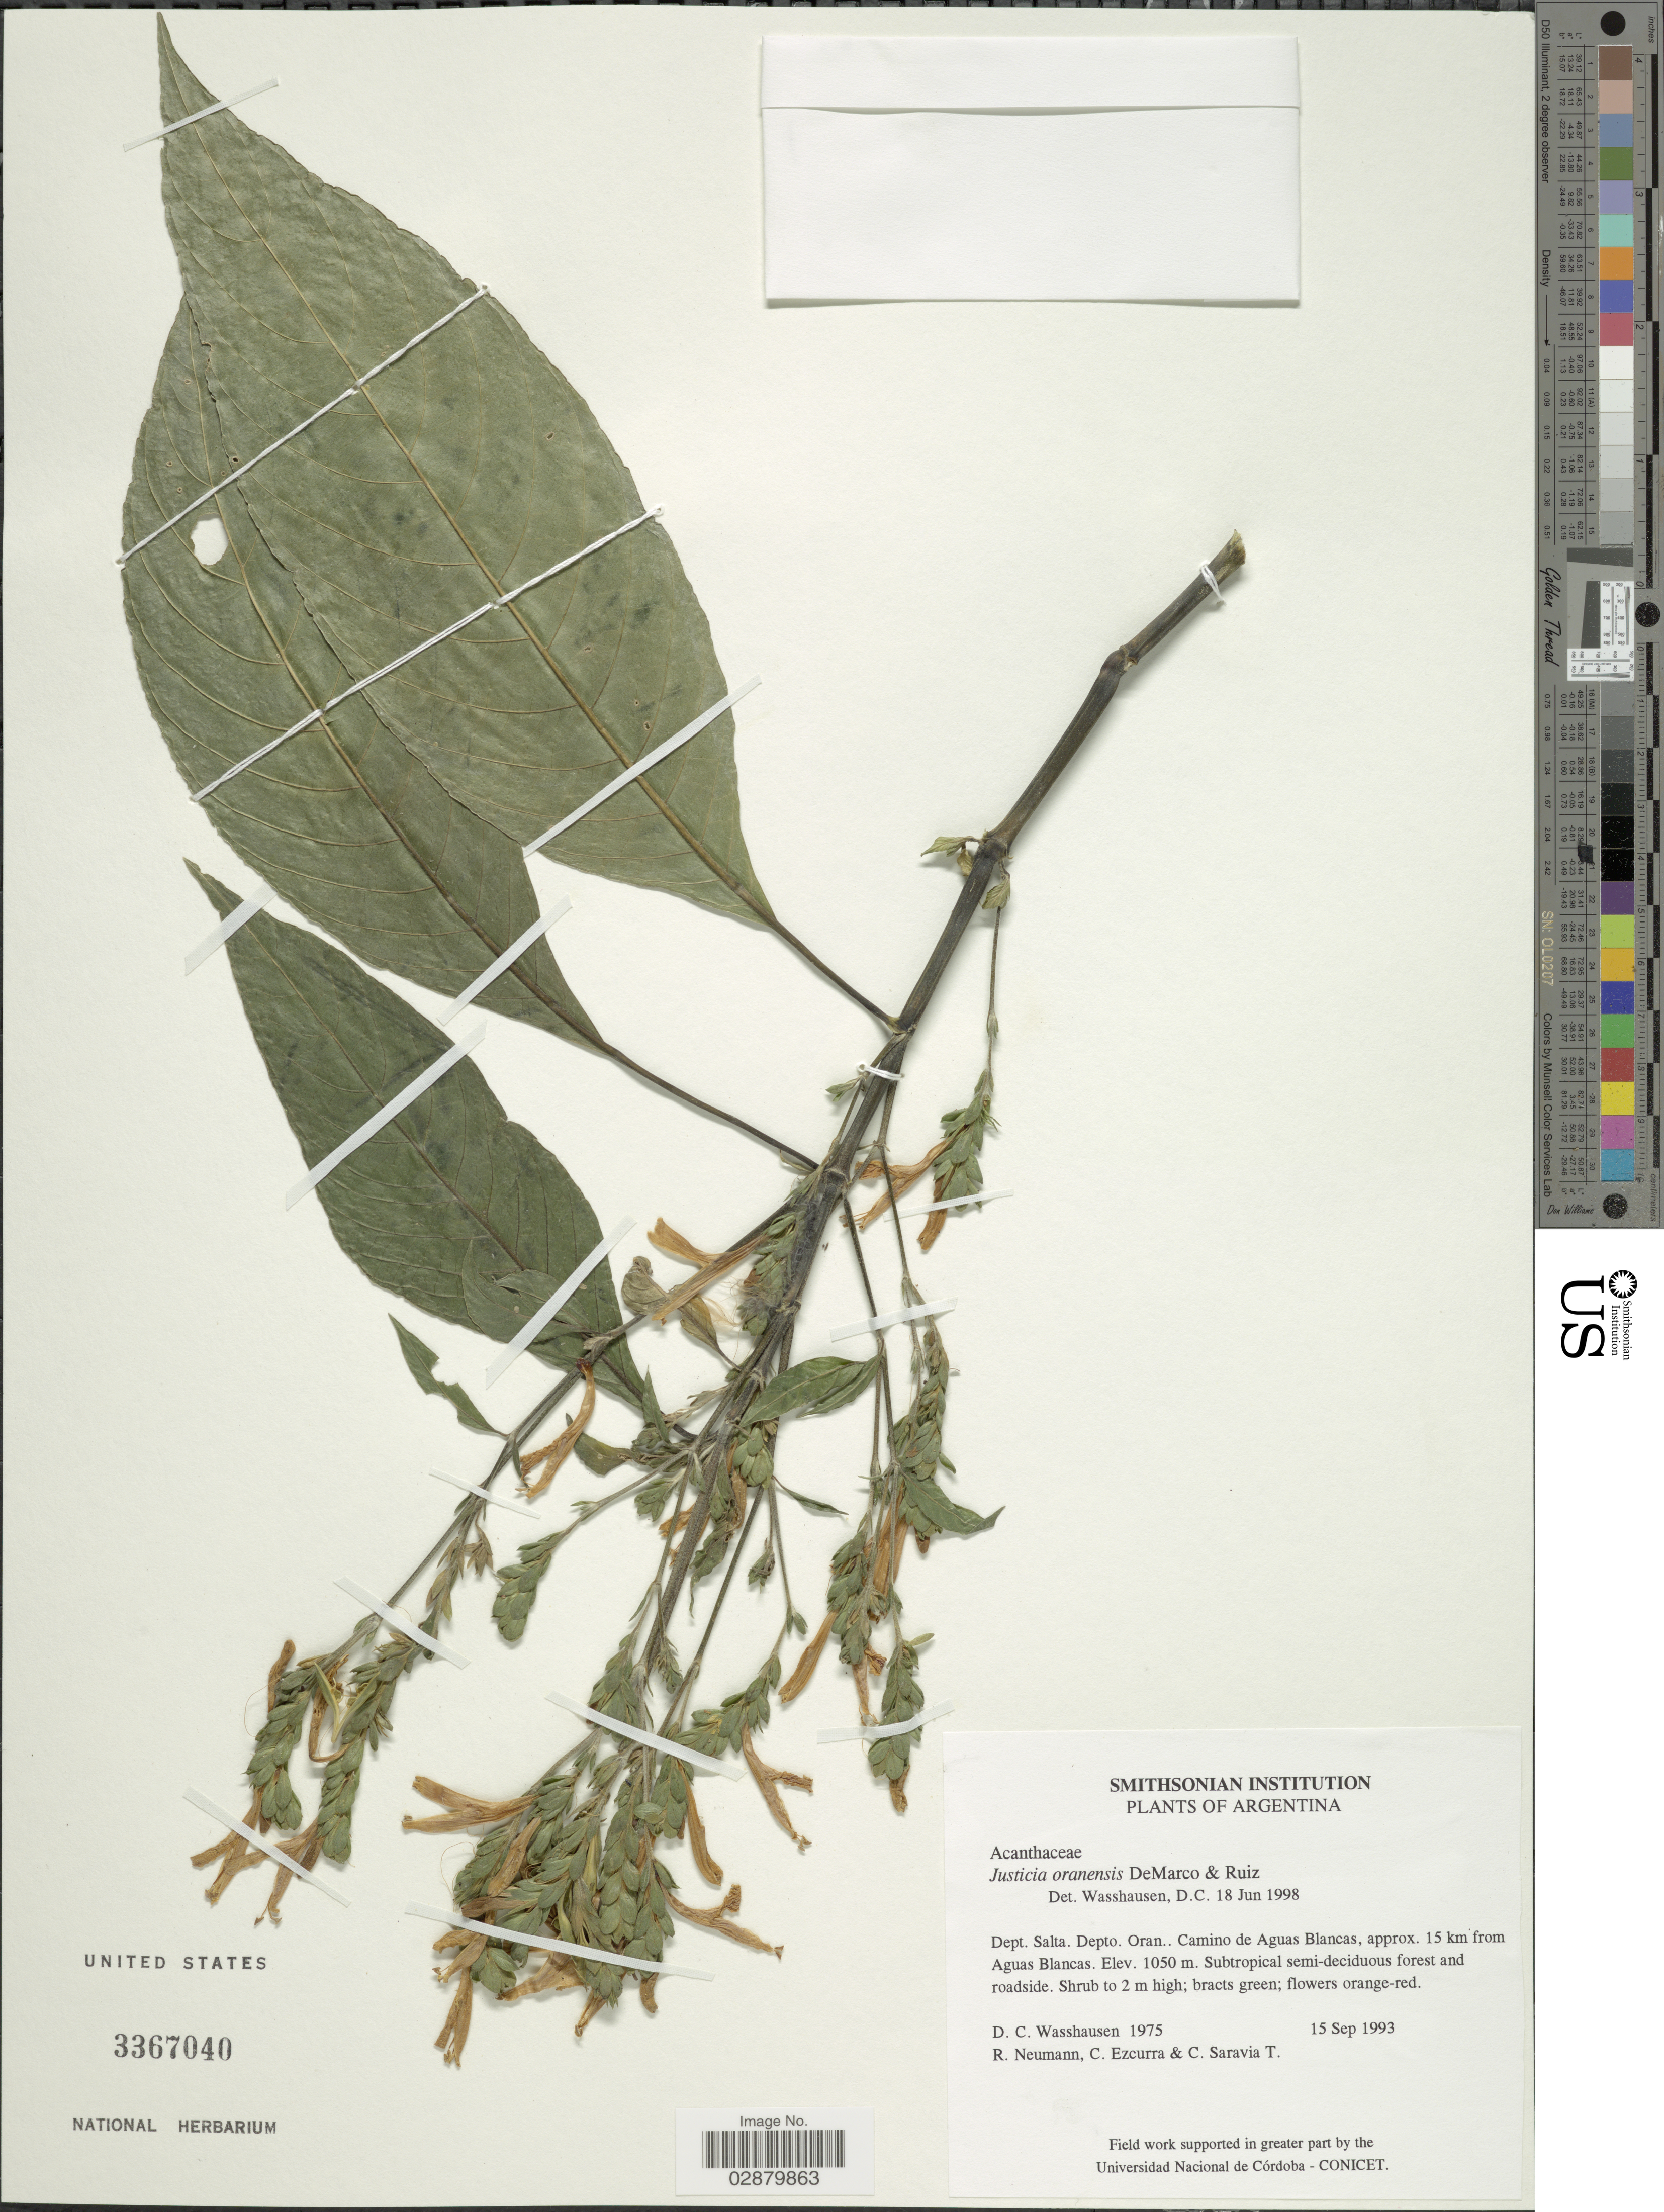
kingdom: Plantae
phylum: Tracheophyta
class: Magnoliopsida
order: Lamiales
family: Acanthaceae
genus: Justicia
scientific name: Justicia oranensis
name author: De Marco & T. Ruíz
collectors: D. C. Wasshausen, R. Neumann, C. Ezcurra & C. Saravia T.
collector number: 1975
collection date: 1993-09-15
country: Argentina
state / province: Salta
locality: Dept. Salta. Depto. Oran. Camino de Aguas Blancas, approx. 15 km from Aguas Blancas.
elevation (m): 1050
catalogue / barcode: US 3367040